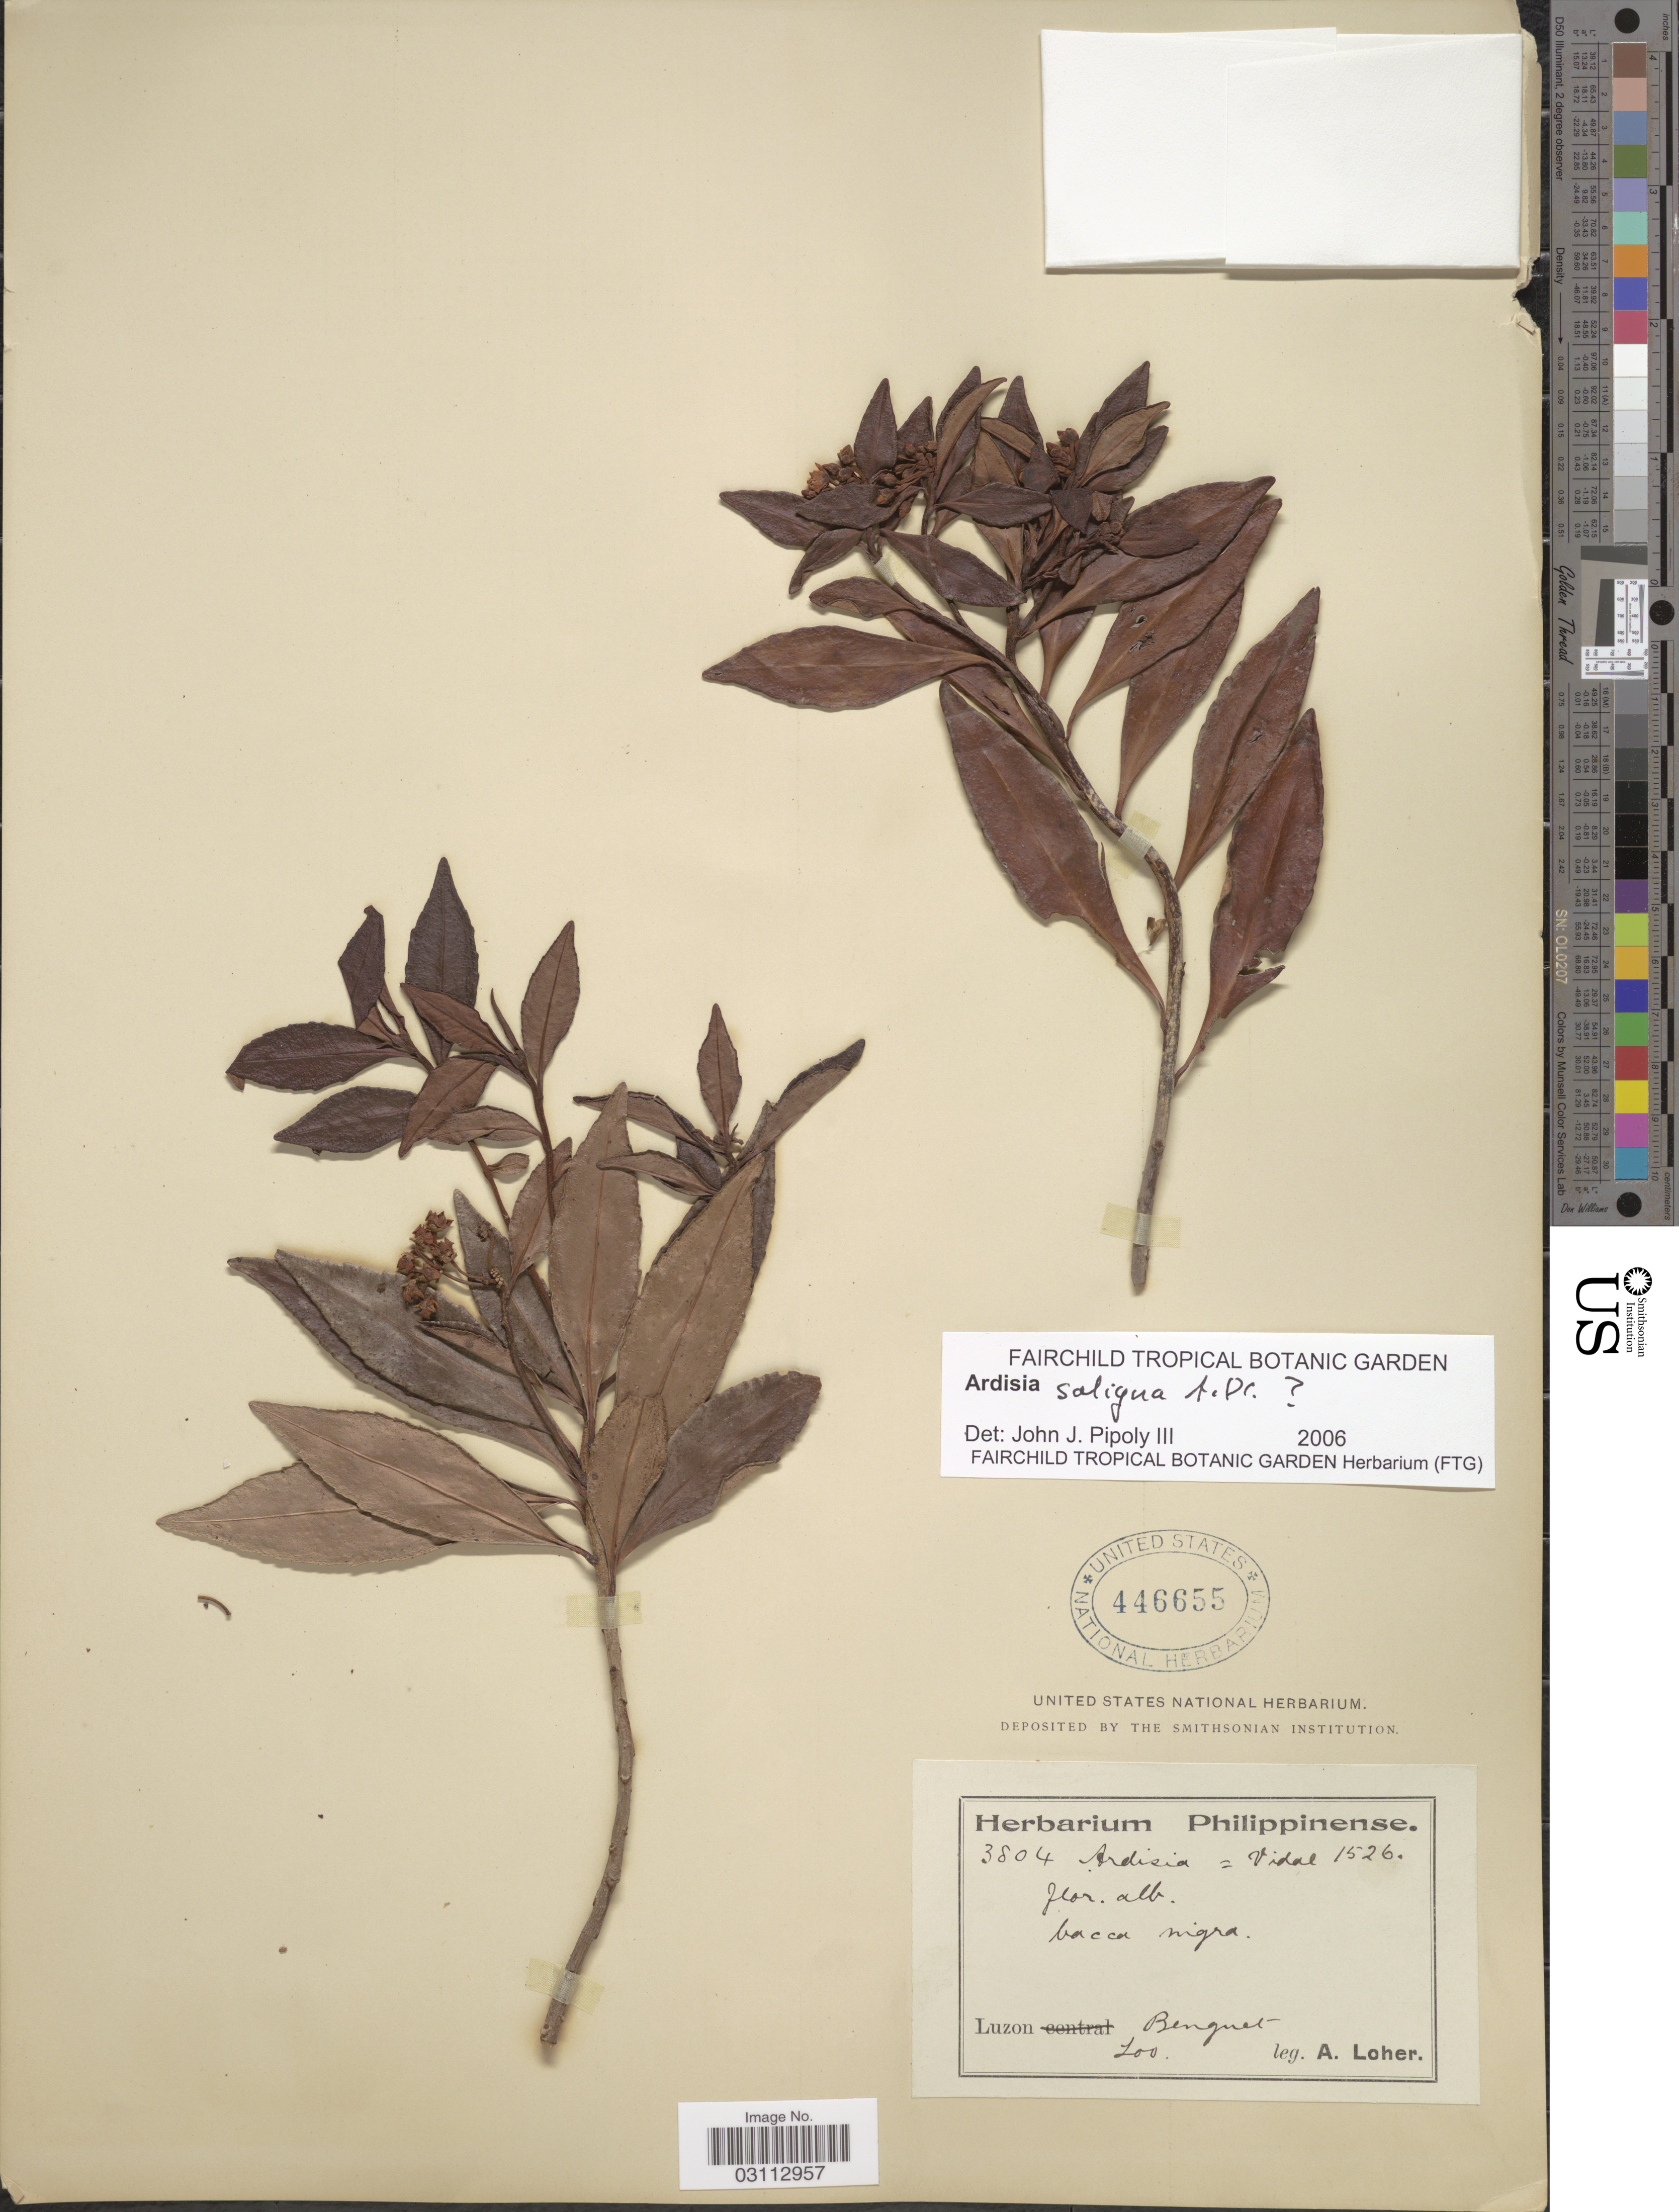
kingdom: Plantae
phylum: Tracheophyta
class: Magnoliopsida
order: Ericales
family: Primulaceae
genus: Ardisia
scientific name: Ardisia saligna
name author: Mez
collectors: A. Loher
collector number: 3804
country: Philippines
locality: Luzon. Benguet Zoo.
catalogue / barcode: US 446655